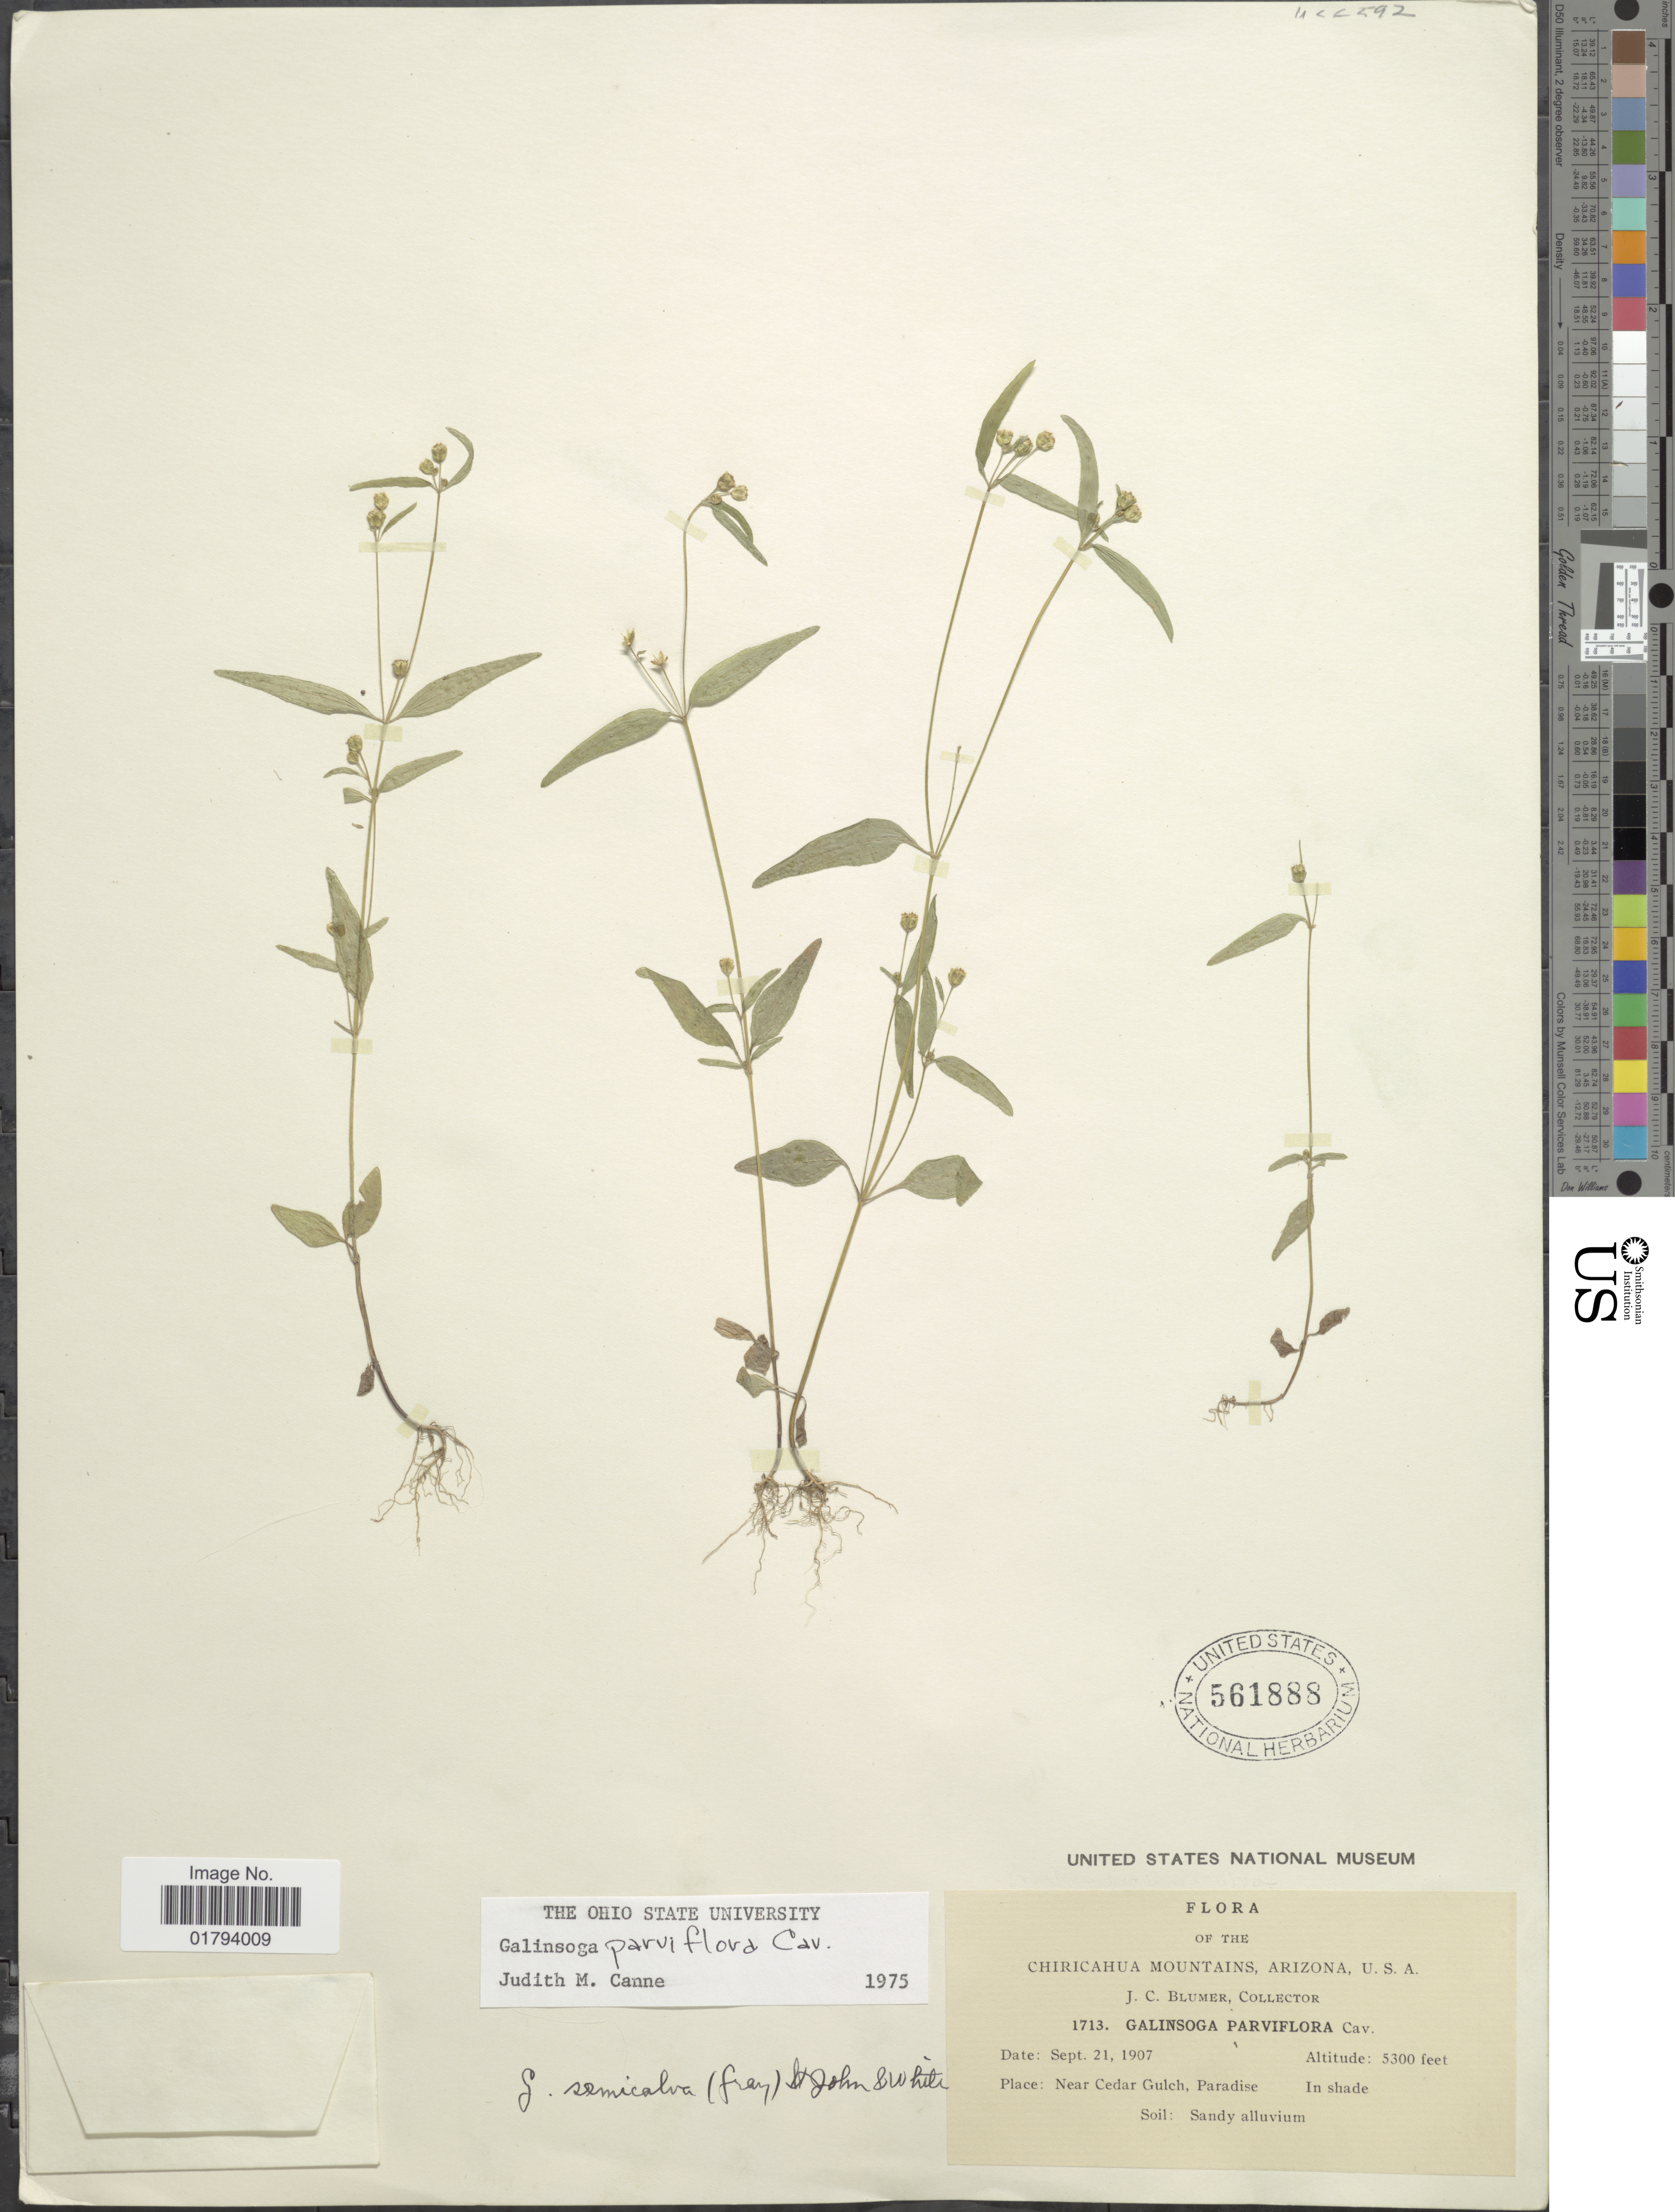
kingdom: Plantae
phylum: Tracheophyta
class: Magnoliopsida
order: Asterales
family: Asteraceae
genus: Galinsoga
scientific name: Galinsoga parviflora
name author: Cav.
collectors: J. C. Blumer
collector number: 1713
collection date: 1907-09-21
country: United States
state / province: Arizona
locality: Chiricahua Mountains, Near Cedar Gulch, Paradise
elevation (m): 1615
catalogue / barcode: US 561888